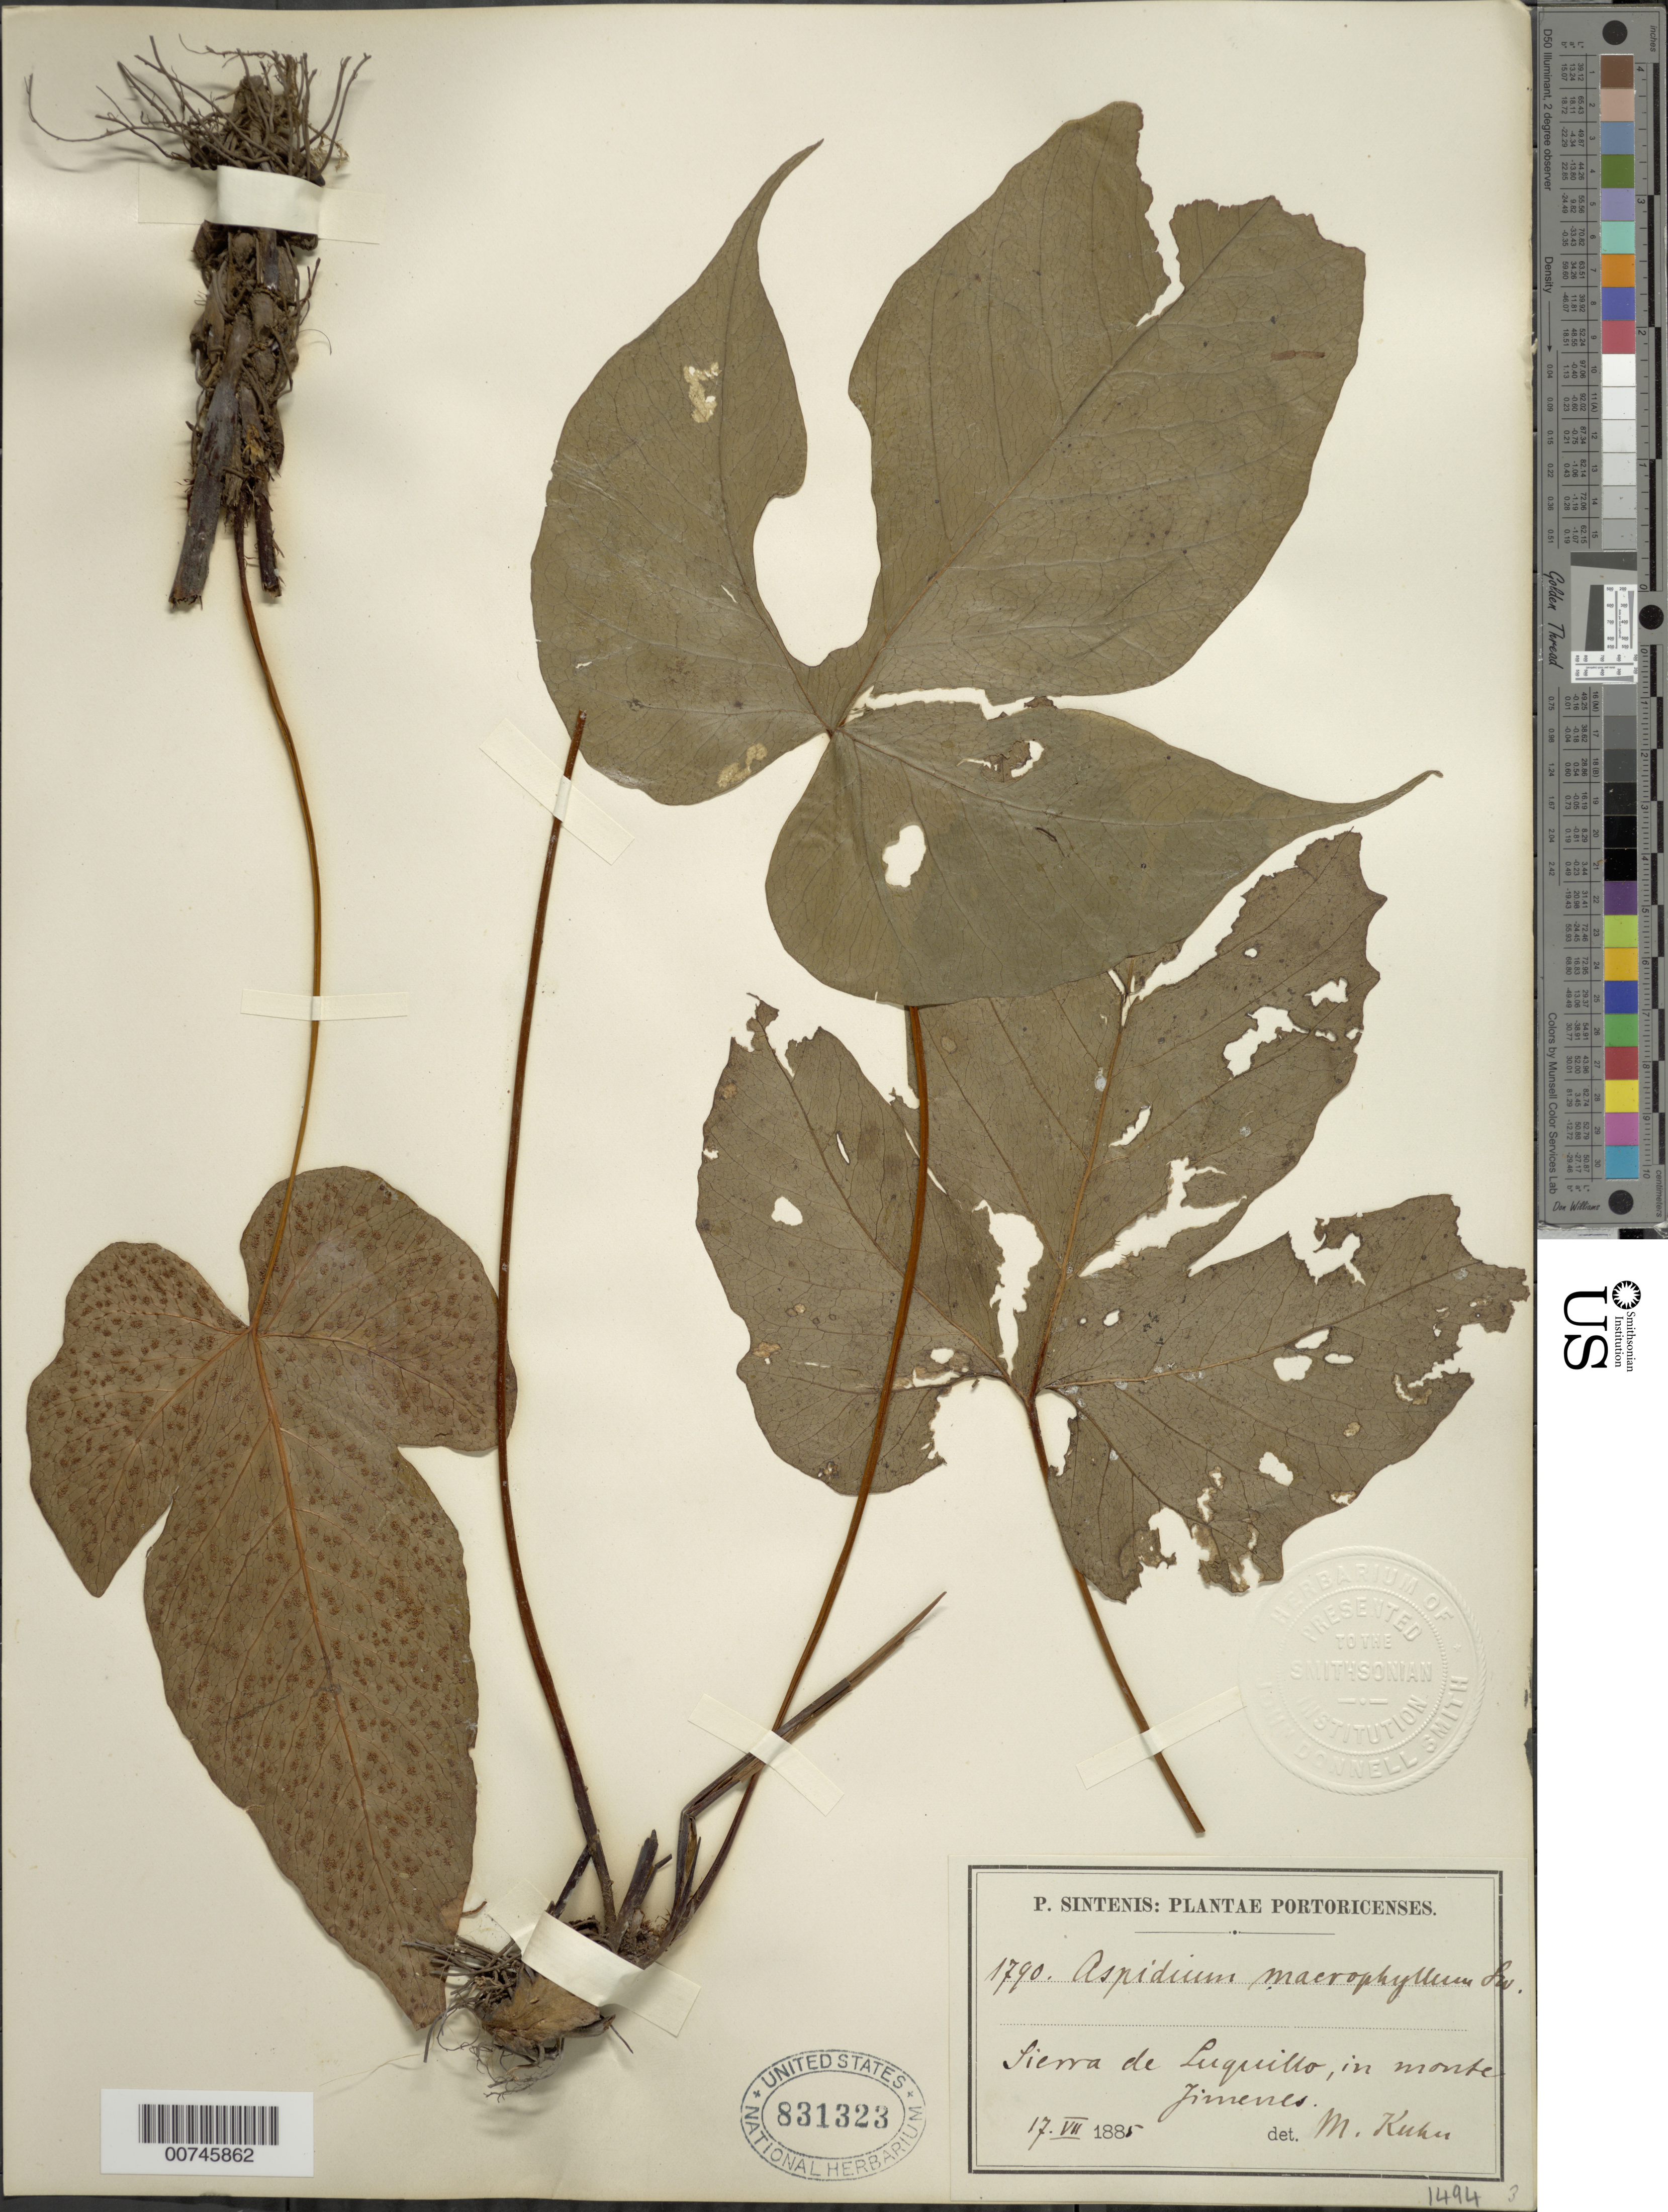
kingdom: Plantae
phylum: Tracheophyta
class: Polypodiopsida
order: Polypodiales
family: Tectariaceae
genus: Tectaria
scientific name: Tectaria trifoliata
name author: (L.) Cav.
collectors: P. Sintenis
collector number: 1790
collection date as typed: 17 Jul 1885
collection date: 1885-07-17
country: Puerto Rico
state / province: Luquillo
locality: Sierra de Luquillo, in monte Jimenes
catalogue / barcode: US 831323